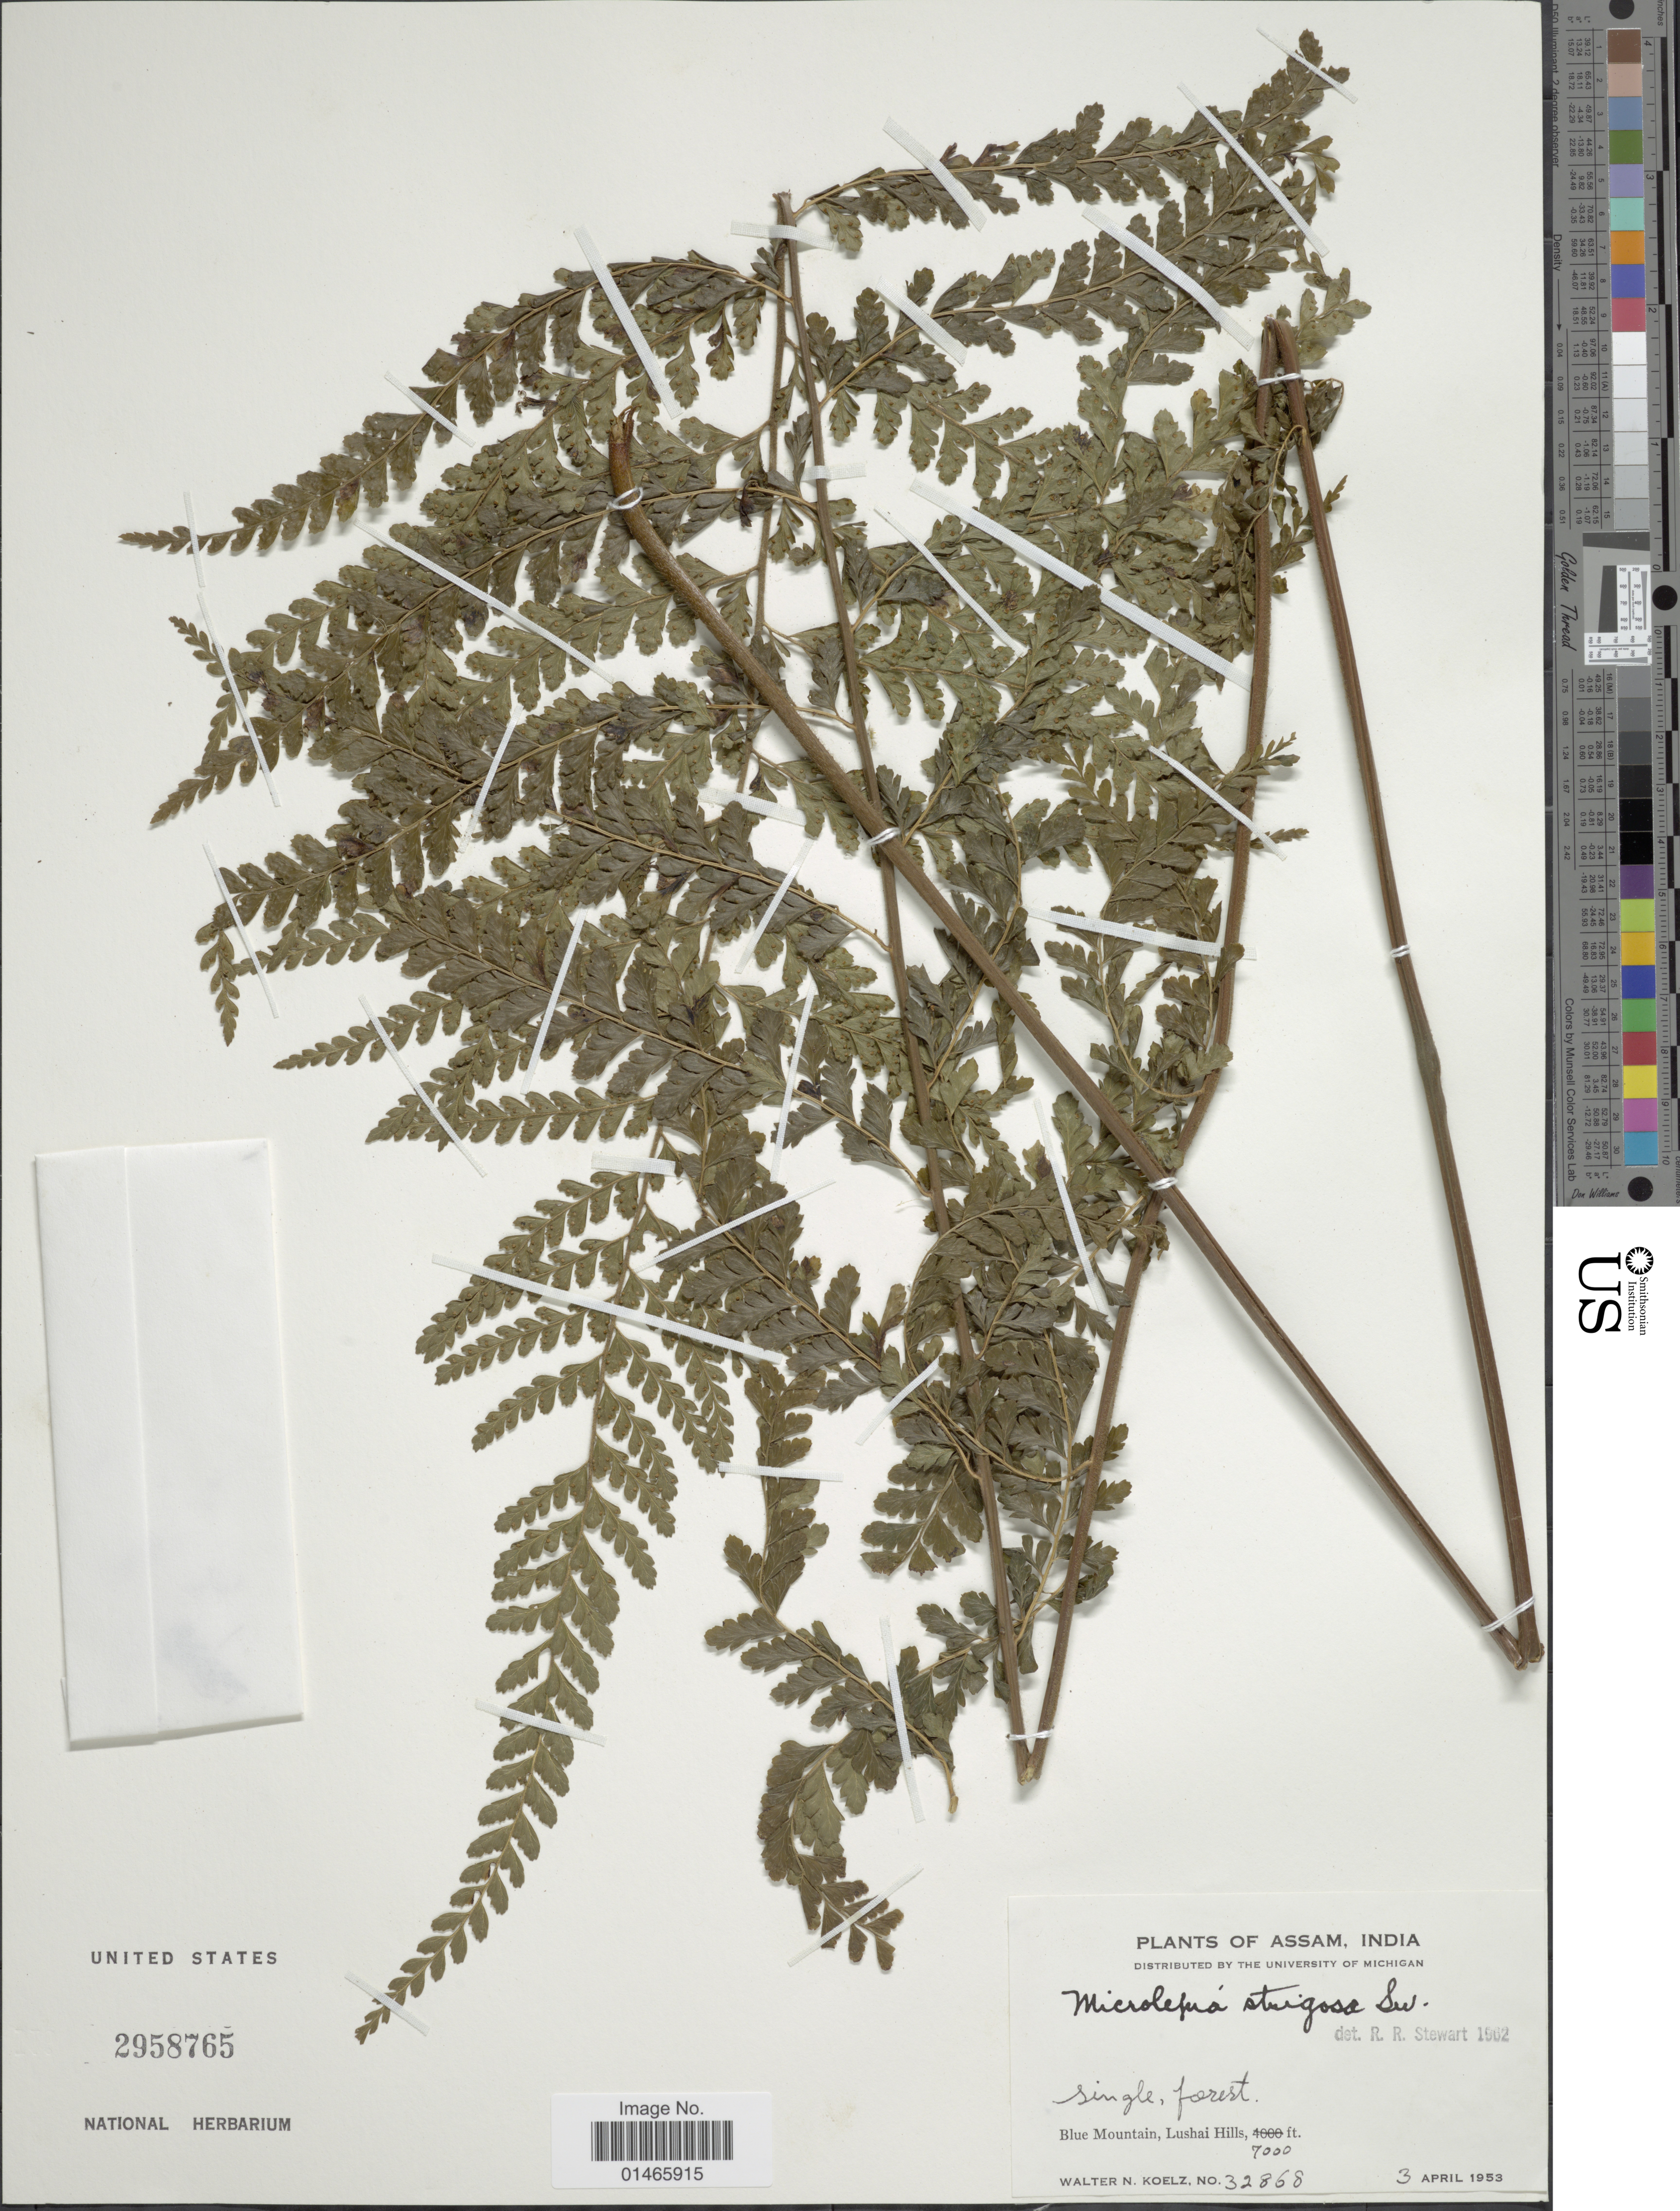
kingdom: Plantae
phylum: Tracheophyta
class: Polypodiopsida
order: Polypodiales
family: Dennstaedtiaceae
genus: Microlepia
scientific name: Microlepia strigosa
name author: (Thunb.) J. Presl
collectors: W. N. Koelz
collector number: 32868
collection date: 1953-04-03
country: India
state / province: Assam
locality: Blue Mountain, Lushai Hills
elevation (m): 2134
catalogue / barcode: US 2958765